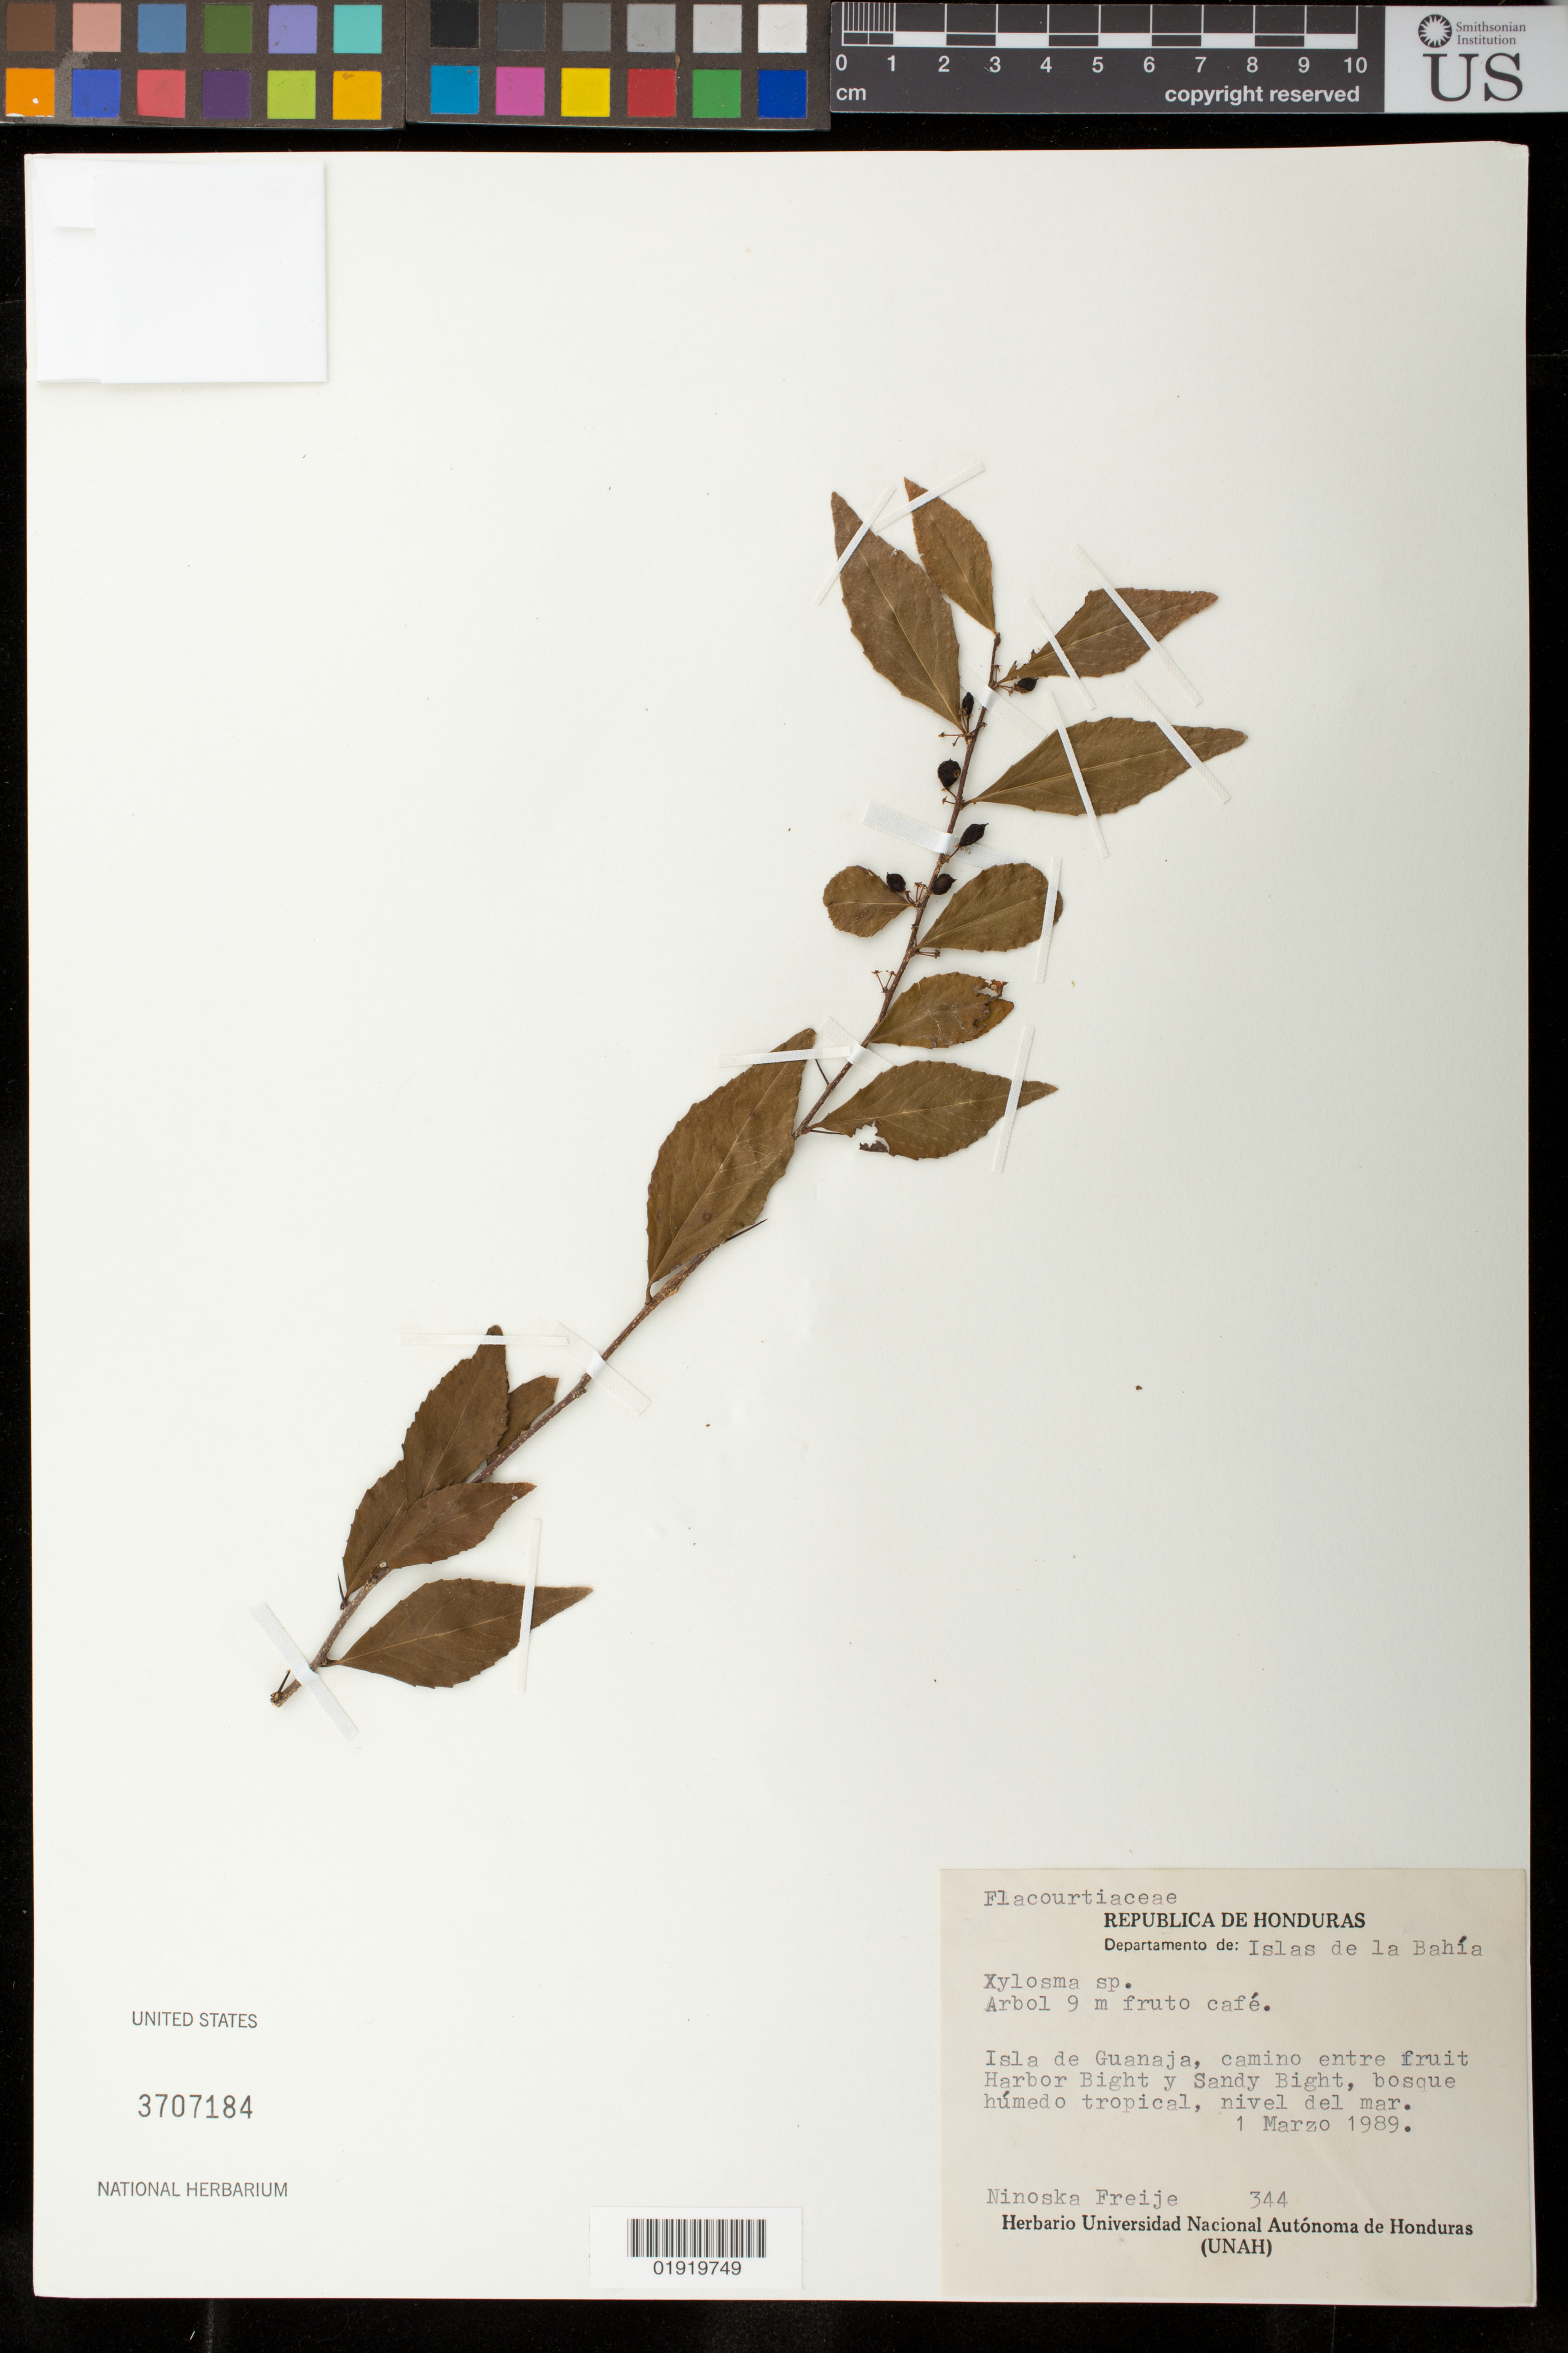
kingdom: Plantae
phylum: Tracheophyta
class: Magnoliopsida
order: Malpighiales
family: Salicaceae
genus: Xylosma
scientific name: Xylosma sp.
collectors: N. Freije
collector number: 344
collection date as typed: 1 Marzo 1989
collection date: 1989-03-01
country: Honduras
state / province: Islas de la Bahía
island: Guanaja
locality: Departamento de Islas de la Bahía. Isla de Guanaja, camino entre Fruit Harbor Bight y Sandy Bight.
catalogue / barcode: US 3707184